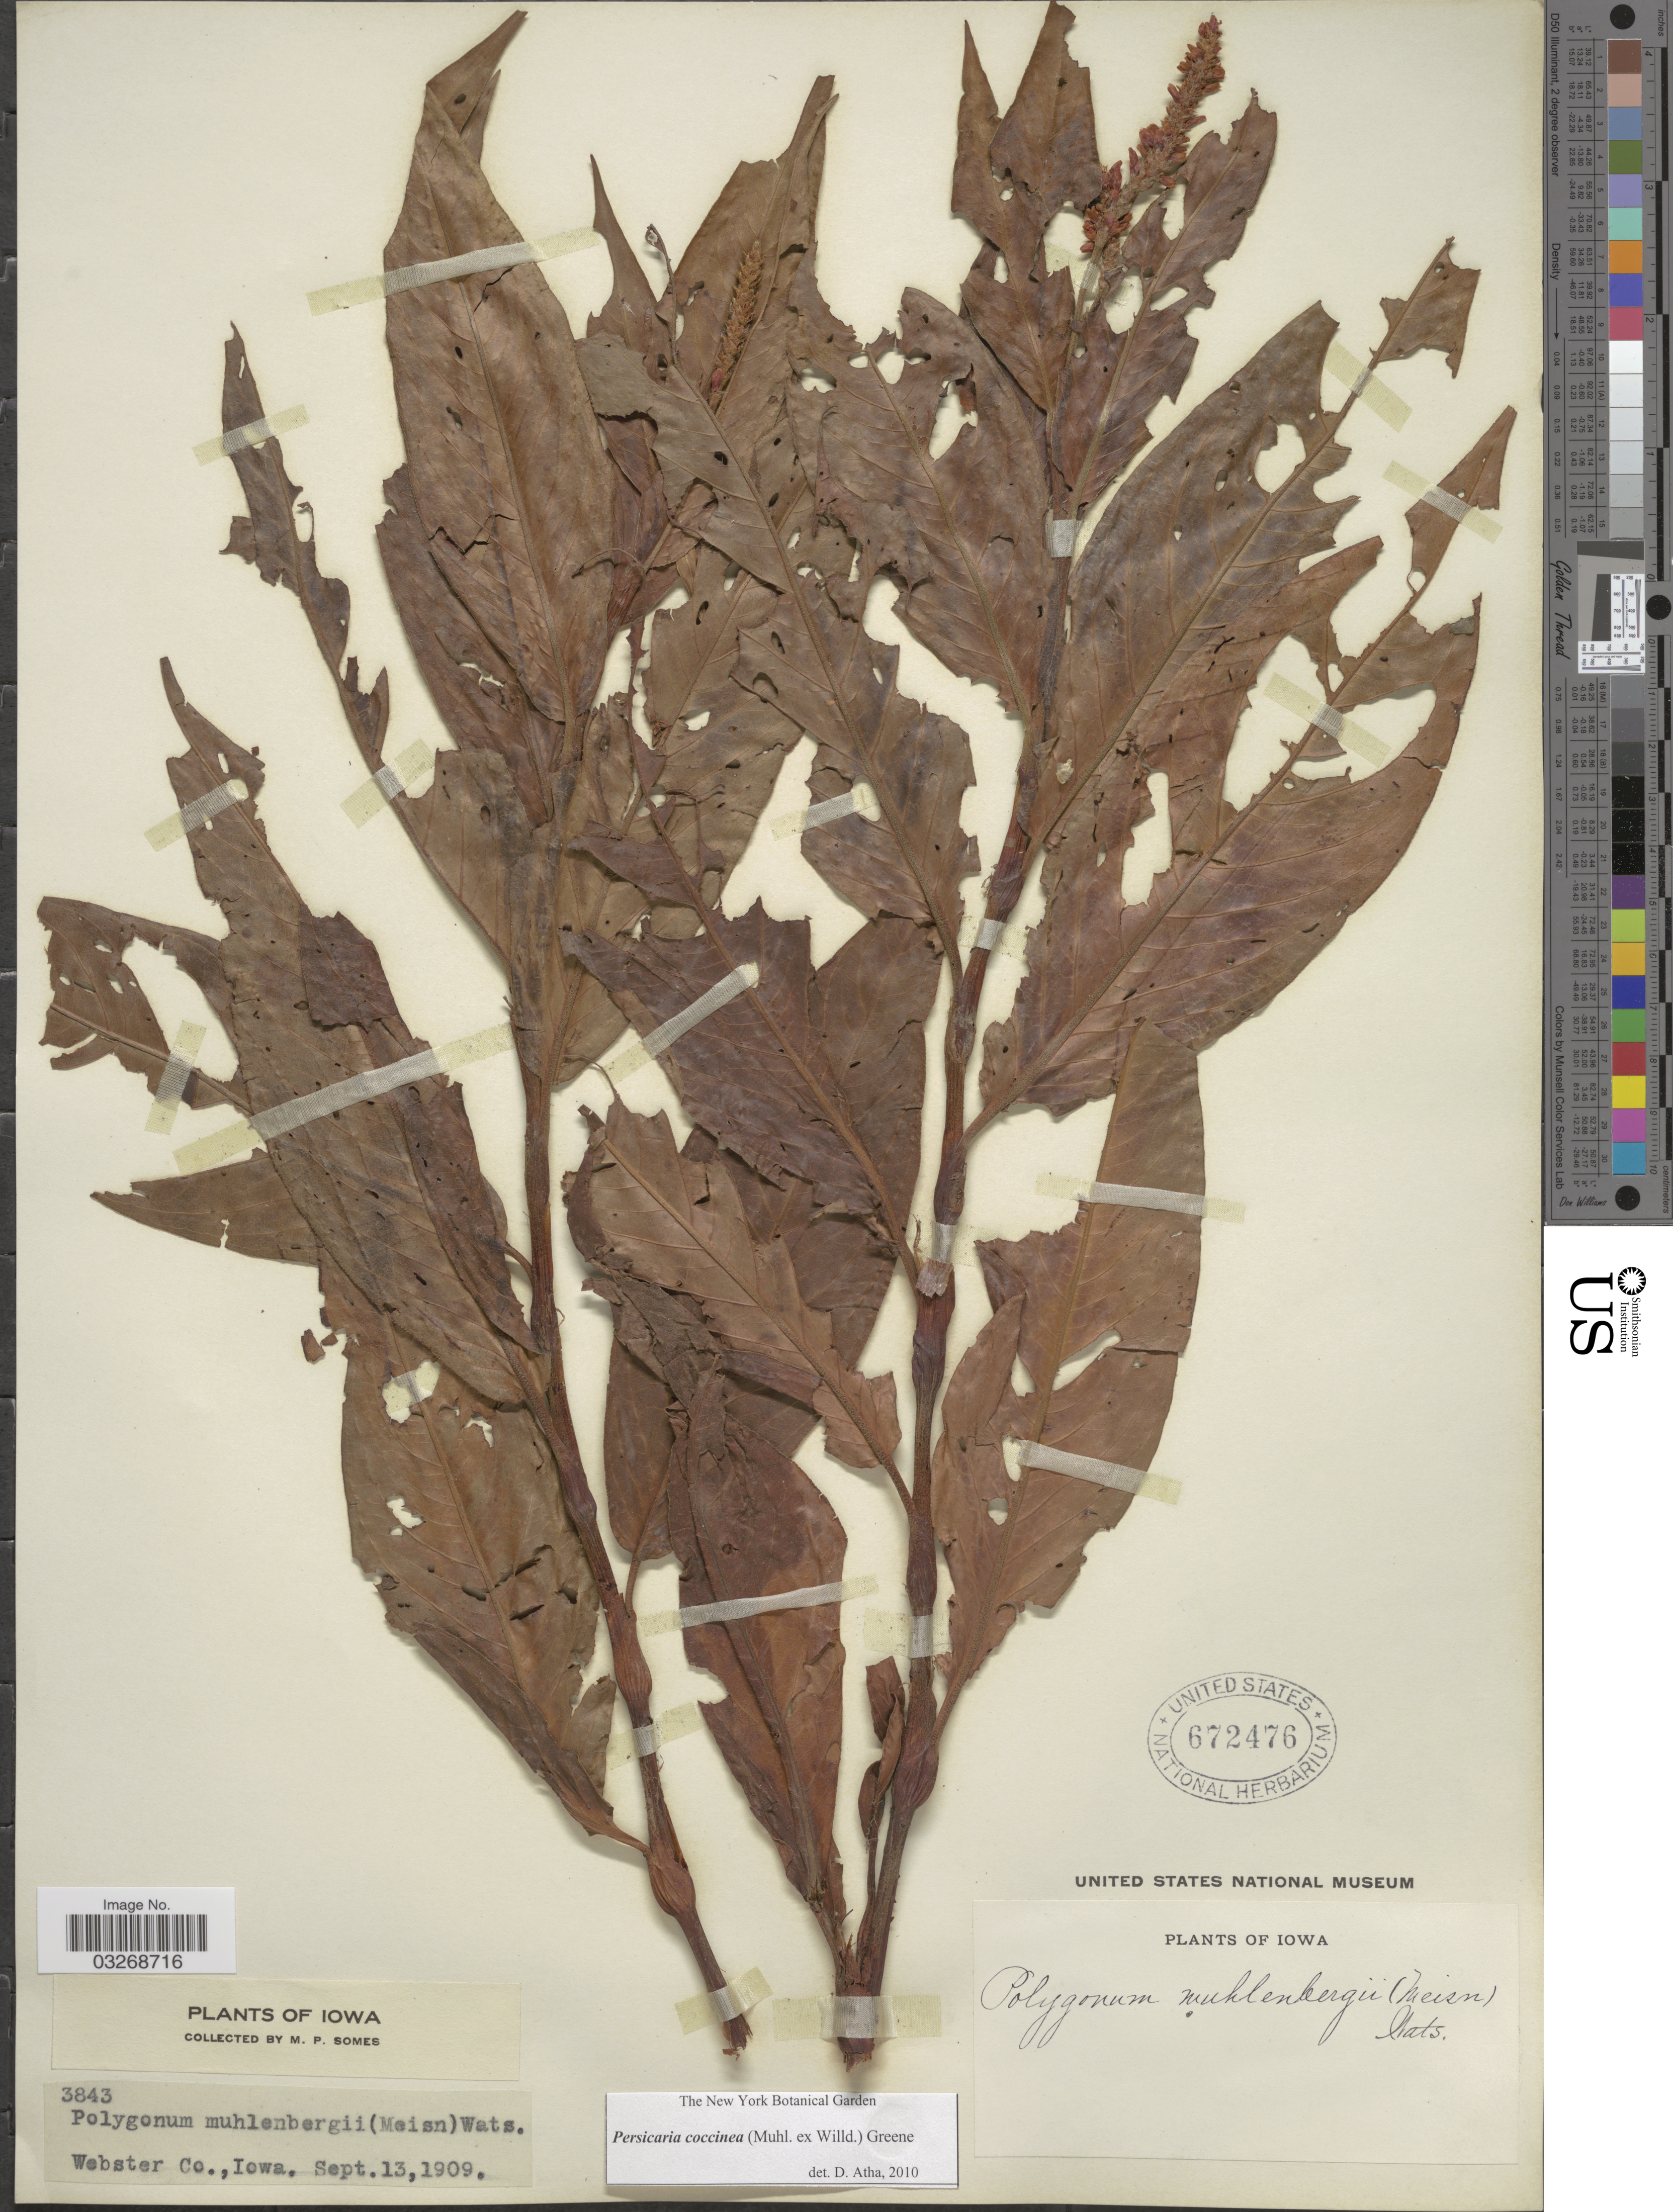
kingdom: Plantae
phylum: Tracheophyta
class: Magnoliopsida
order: Caryophyllales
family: Polygonaceae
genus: Persicaria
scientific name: Persicaria coccinea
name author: (Muhl. ex Willd.) Greene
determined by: Atha, D. E.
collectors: M. Somes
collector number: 3843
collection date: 1909-09-13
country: United States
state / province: Iowa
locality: Webster Co.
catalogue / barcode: US 672476